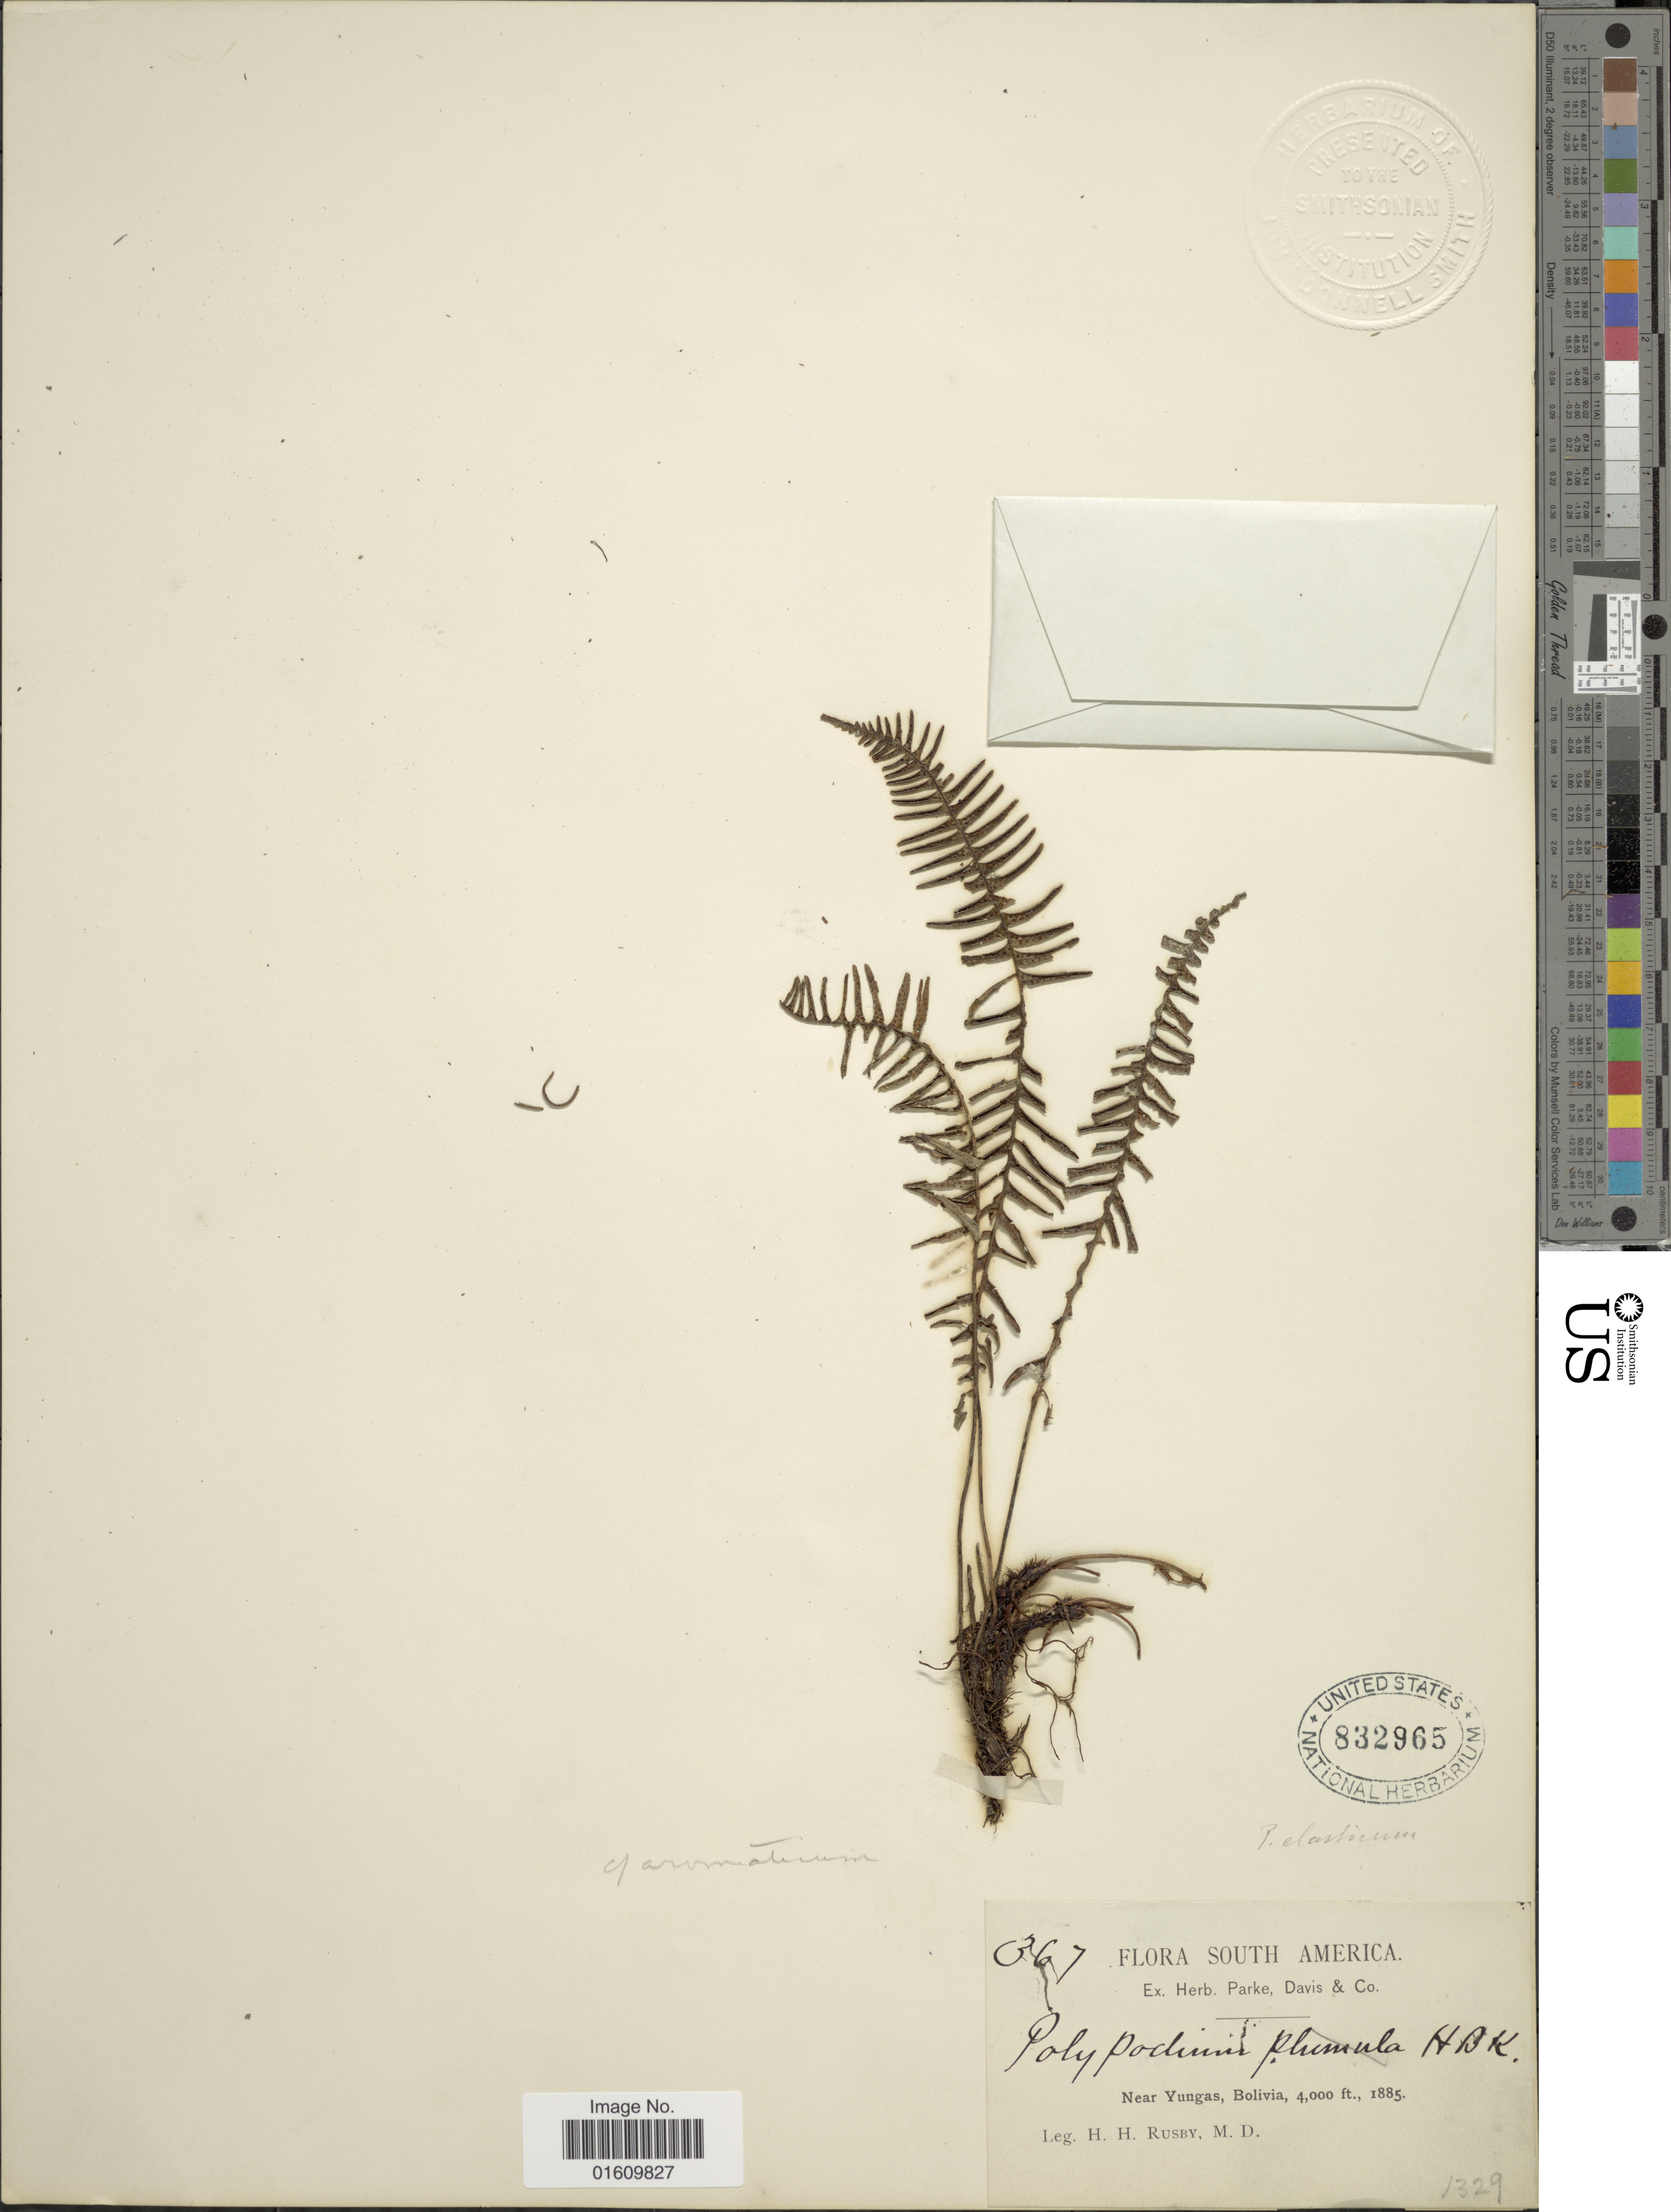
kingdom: Plantae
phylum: Tracheophyta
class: Polypodiopsida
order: Polypodiales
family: Polypodiaceae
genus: Melpomene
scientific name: Melpomene firma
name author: (J. Sm.) A.R. Sm. & R.C. Moran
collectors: H. H. Rusby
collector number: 367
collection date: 1885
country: Bolivia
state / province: La Paz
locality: Near Yungas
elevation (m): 1219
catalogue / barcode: US 832965